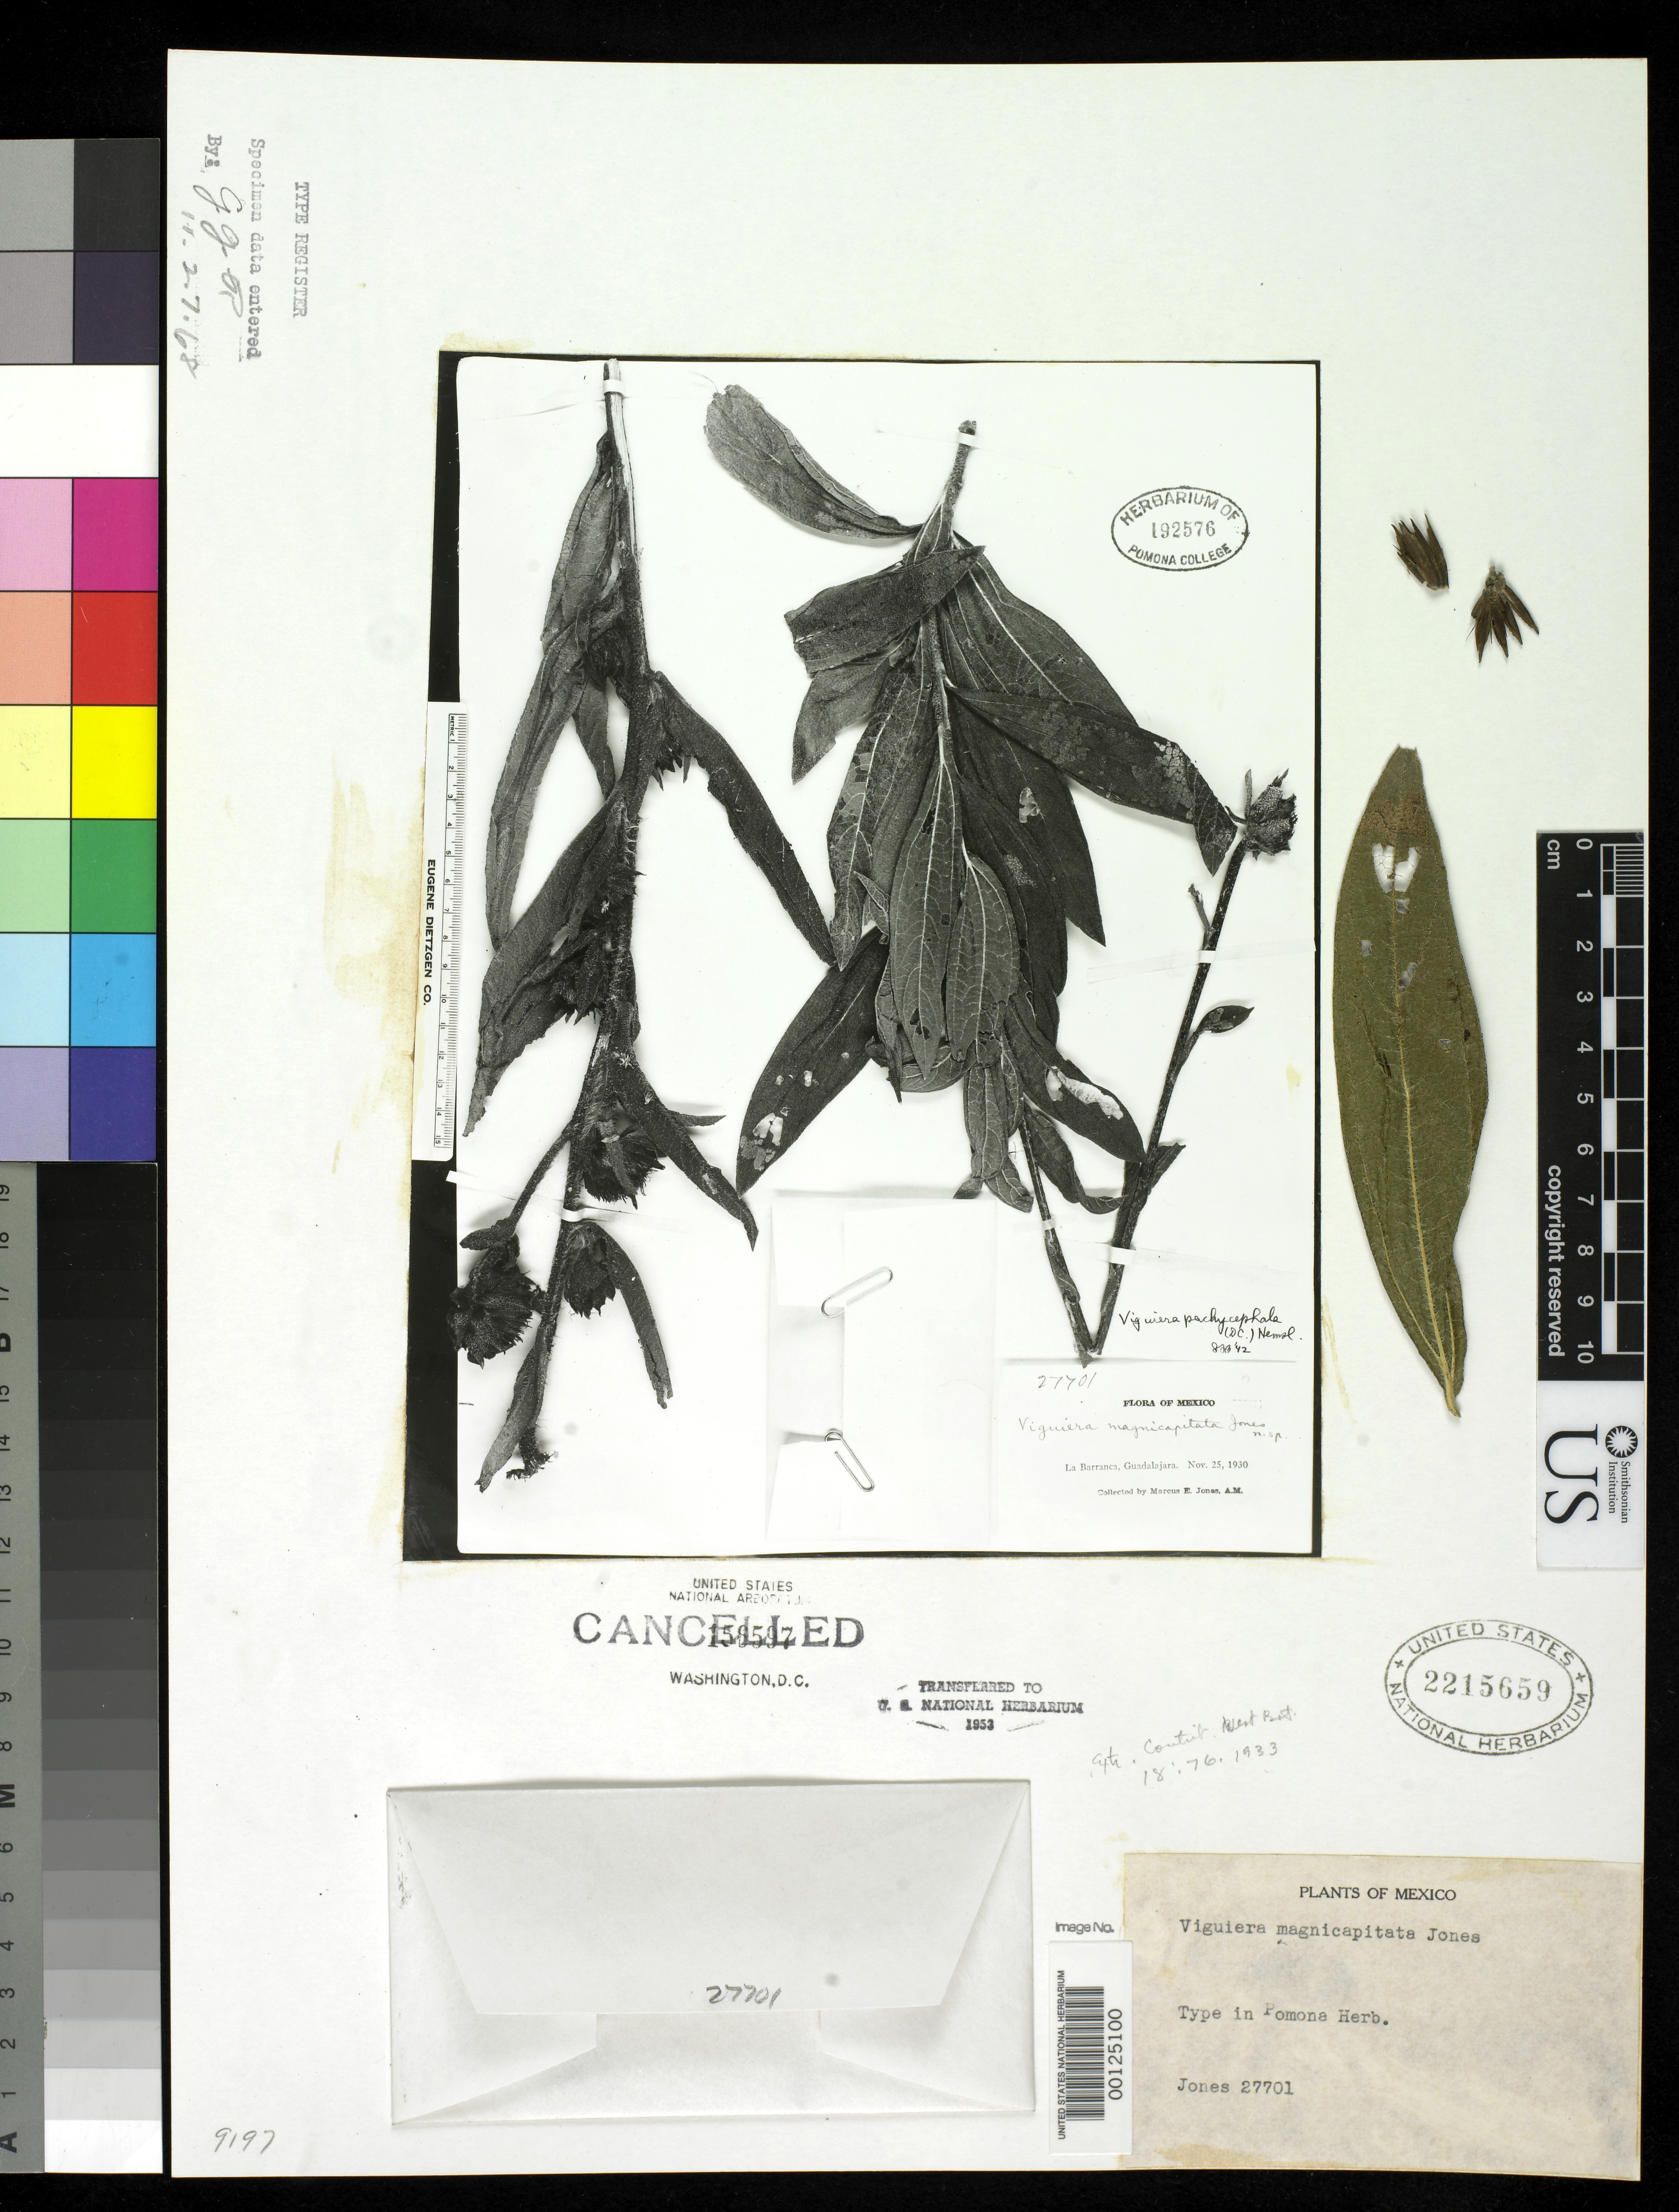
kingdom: Plantae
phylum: Tracheophyta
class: Magnoliopsida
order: Asterales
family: Asteraceae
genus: Viguiera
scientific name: Viguiera magnicapitata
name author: M.E. Jones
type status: Type Fragment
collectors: M. E. Jones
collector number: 27701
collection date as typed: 25 Nov 1930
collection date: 1930-11-25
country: Mexico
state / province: Jalisco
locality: Guadalajara.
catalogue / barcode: US 2215659